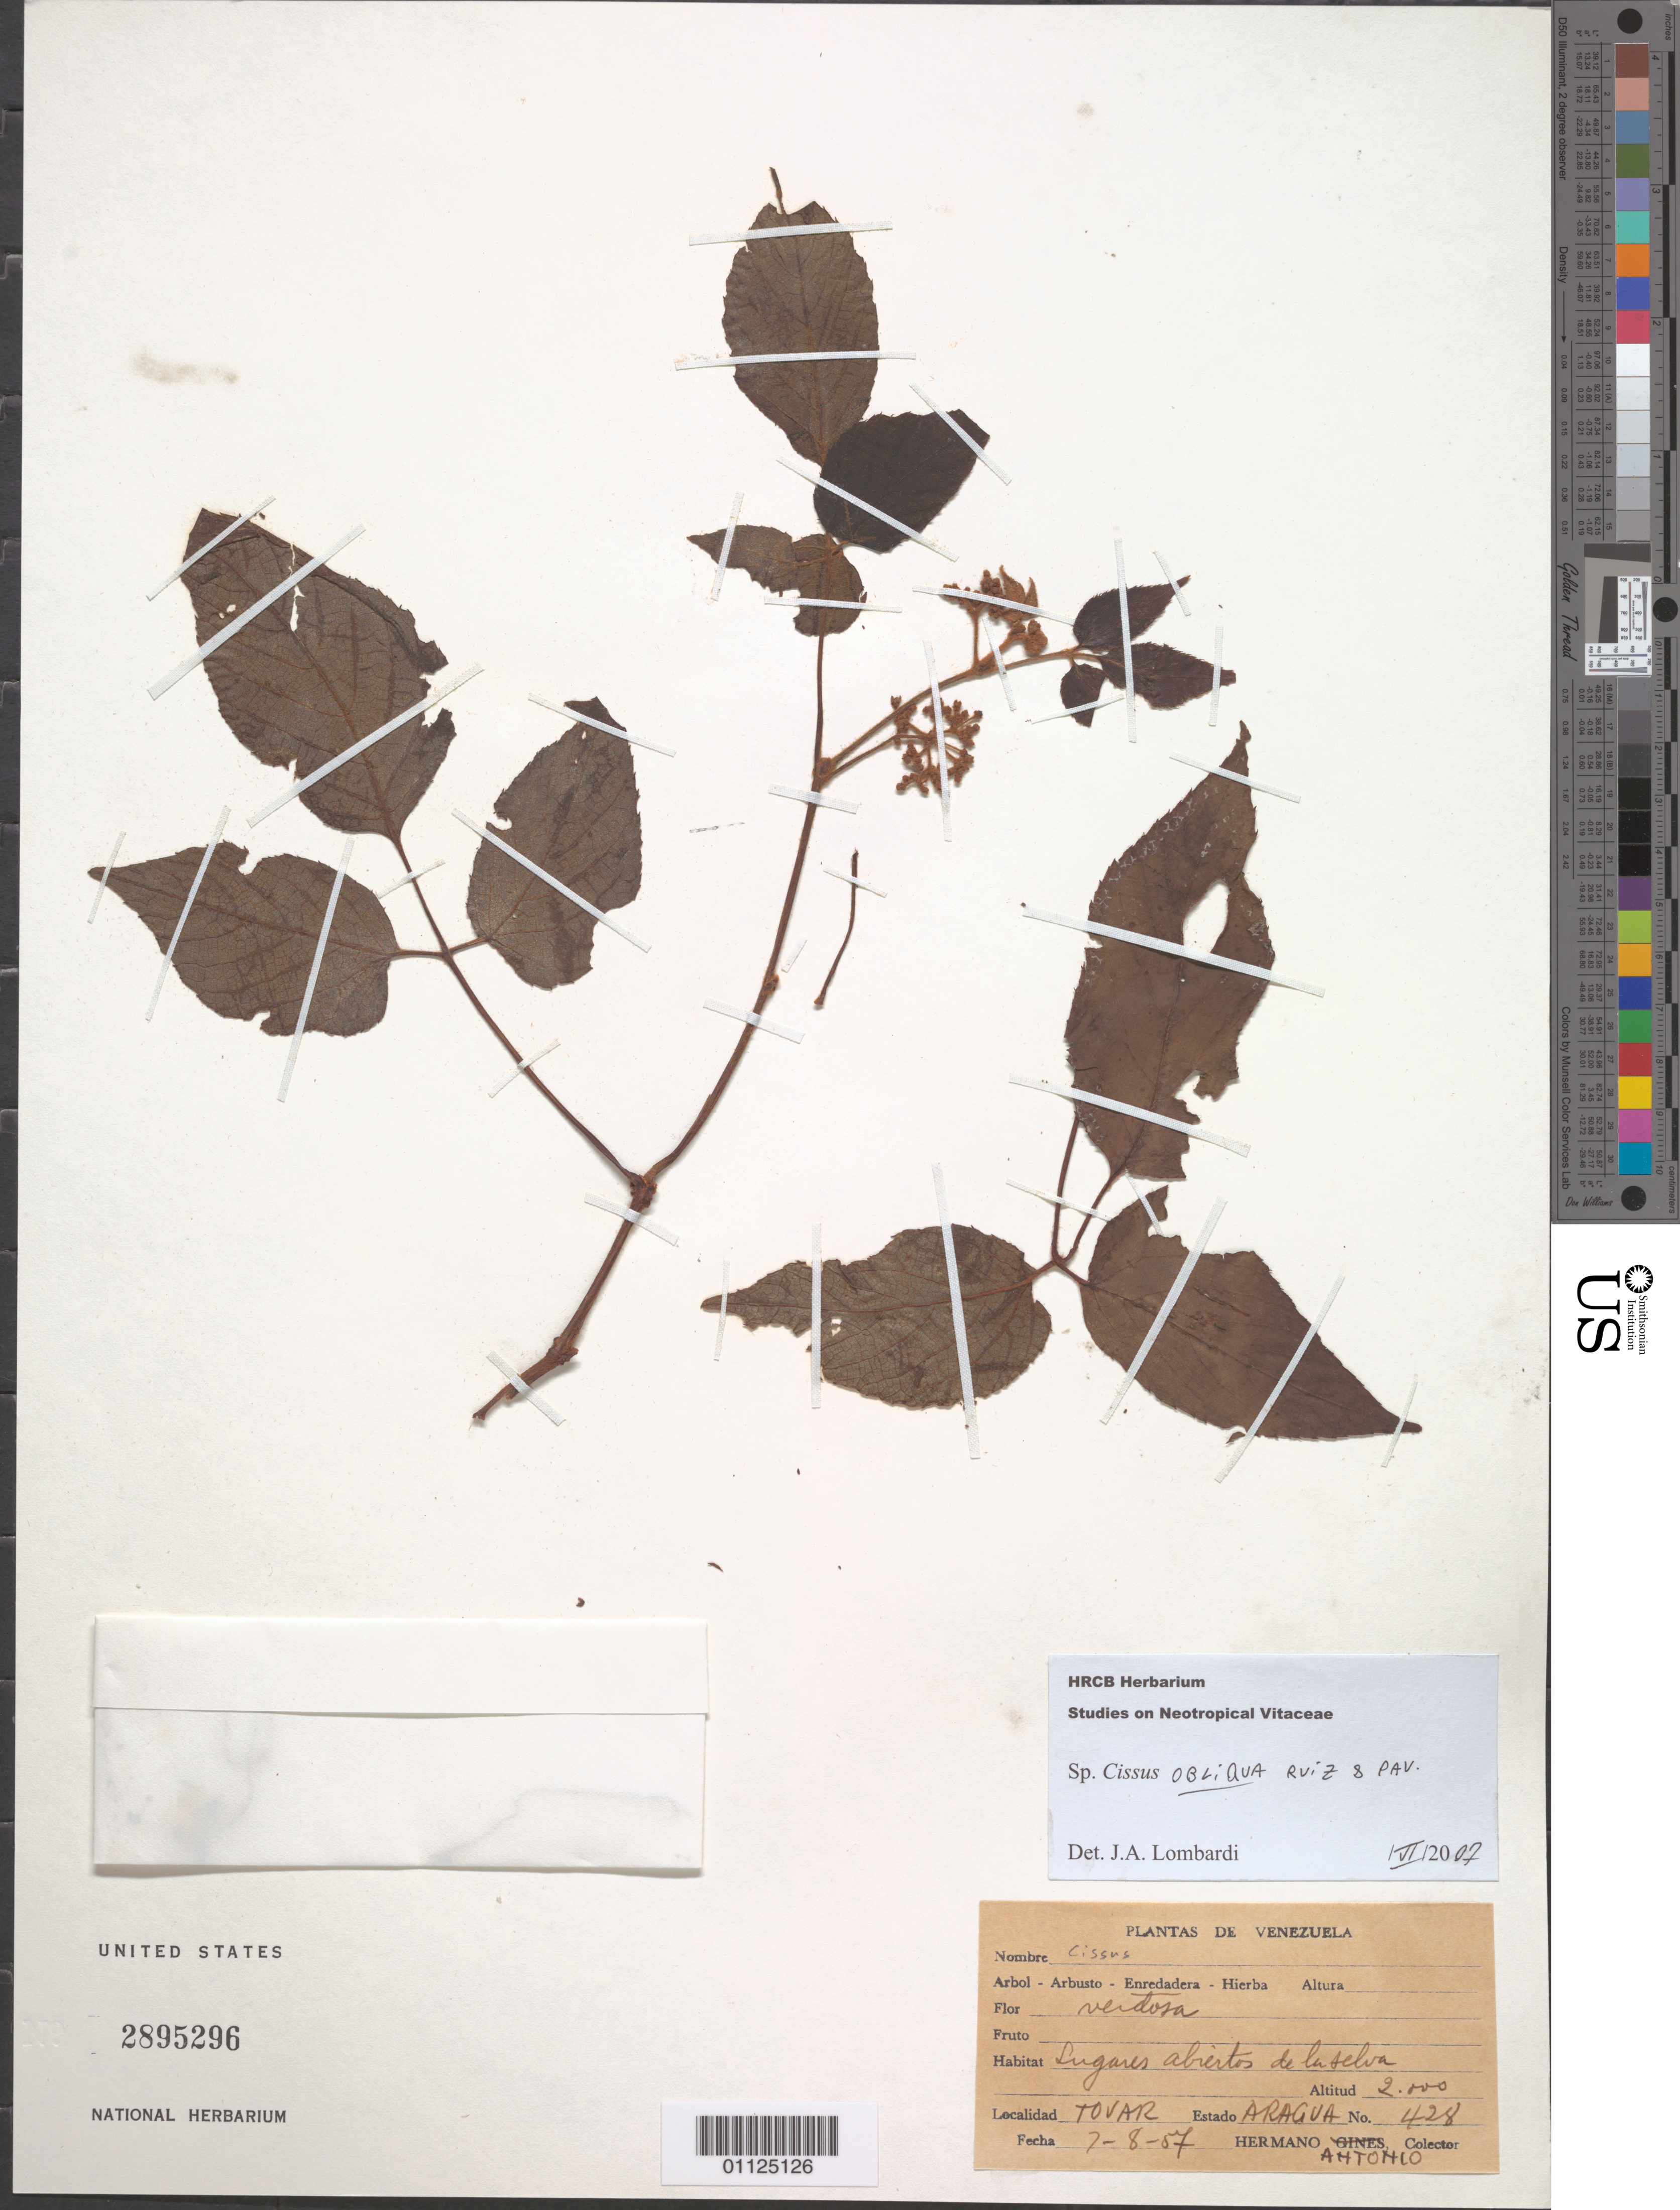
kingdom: Plantae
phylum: Tracheophyta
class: Magnoliopsida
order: Vitales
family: Vitaceae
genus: Cissus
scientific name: Cissus obliqua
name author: Ruiz & Pav.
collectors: H. Antonio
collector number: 428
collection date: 1957-08-07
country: Venezuela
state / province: Aragua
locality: Tovar.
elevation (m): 2000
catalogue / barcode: US 2895296